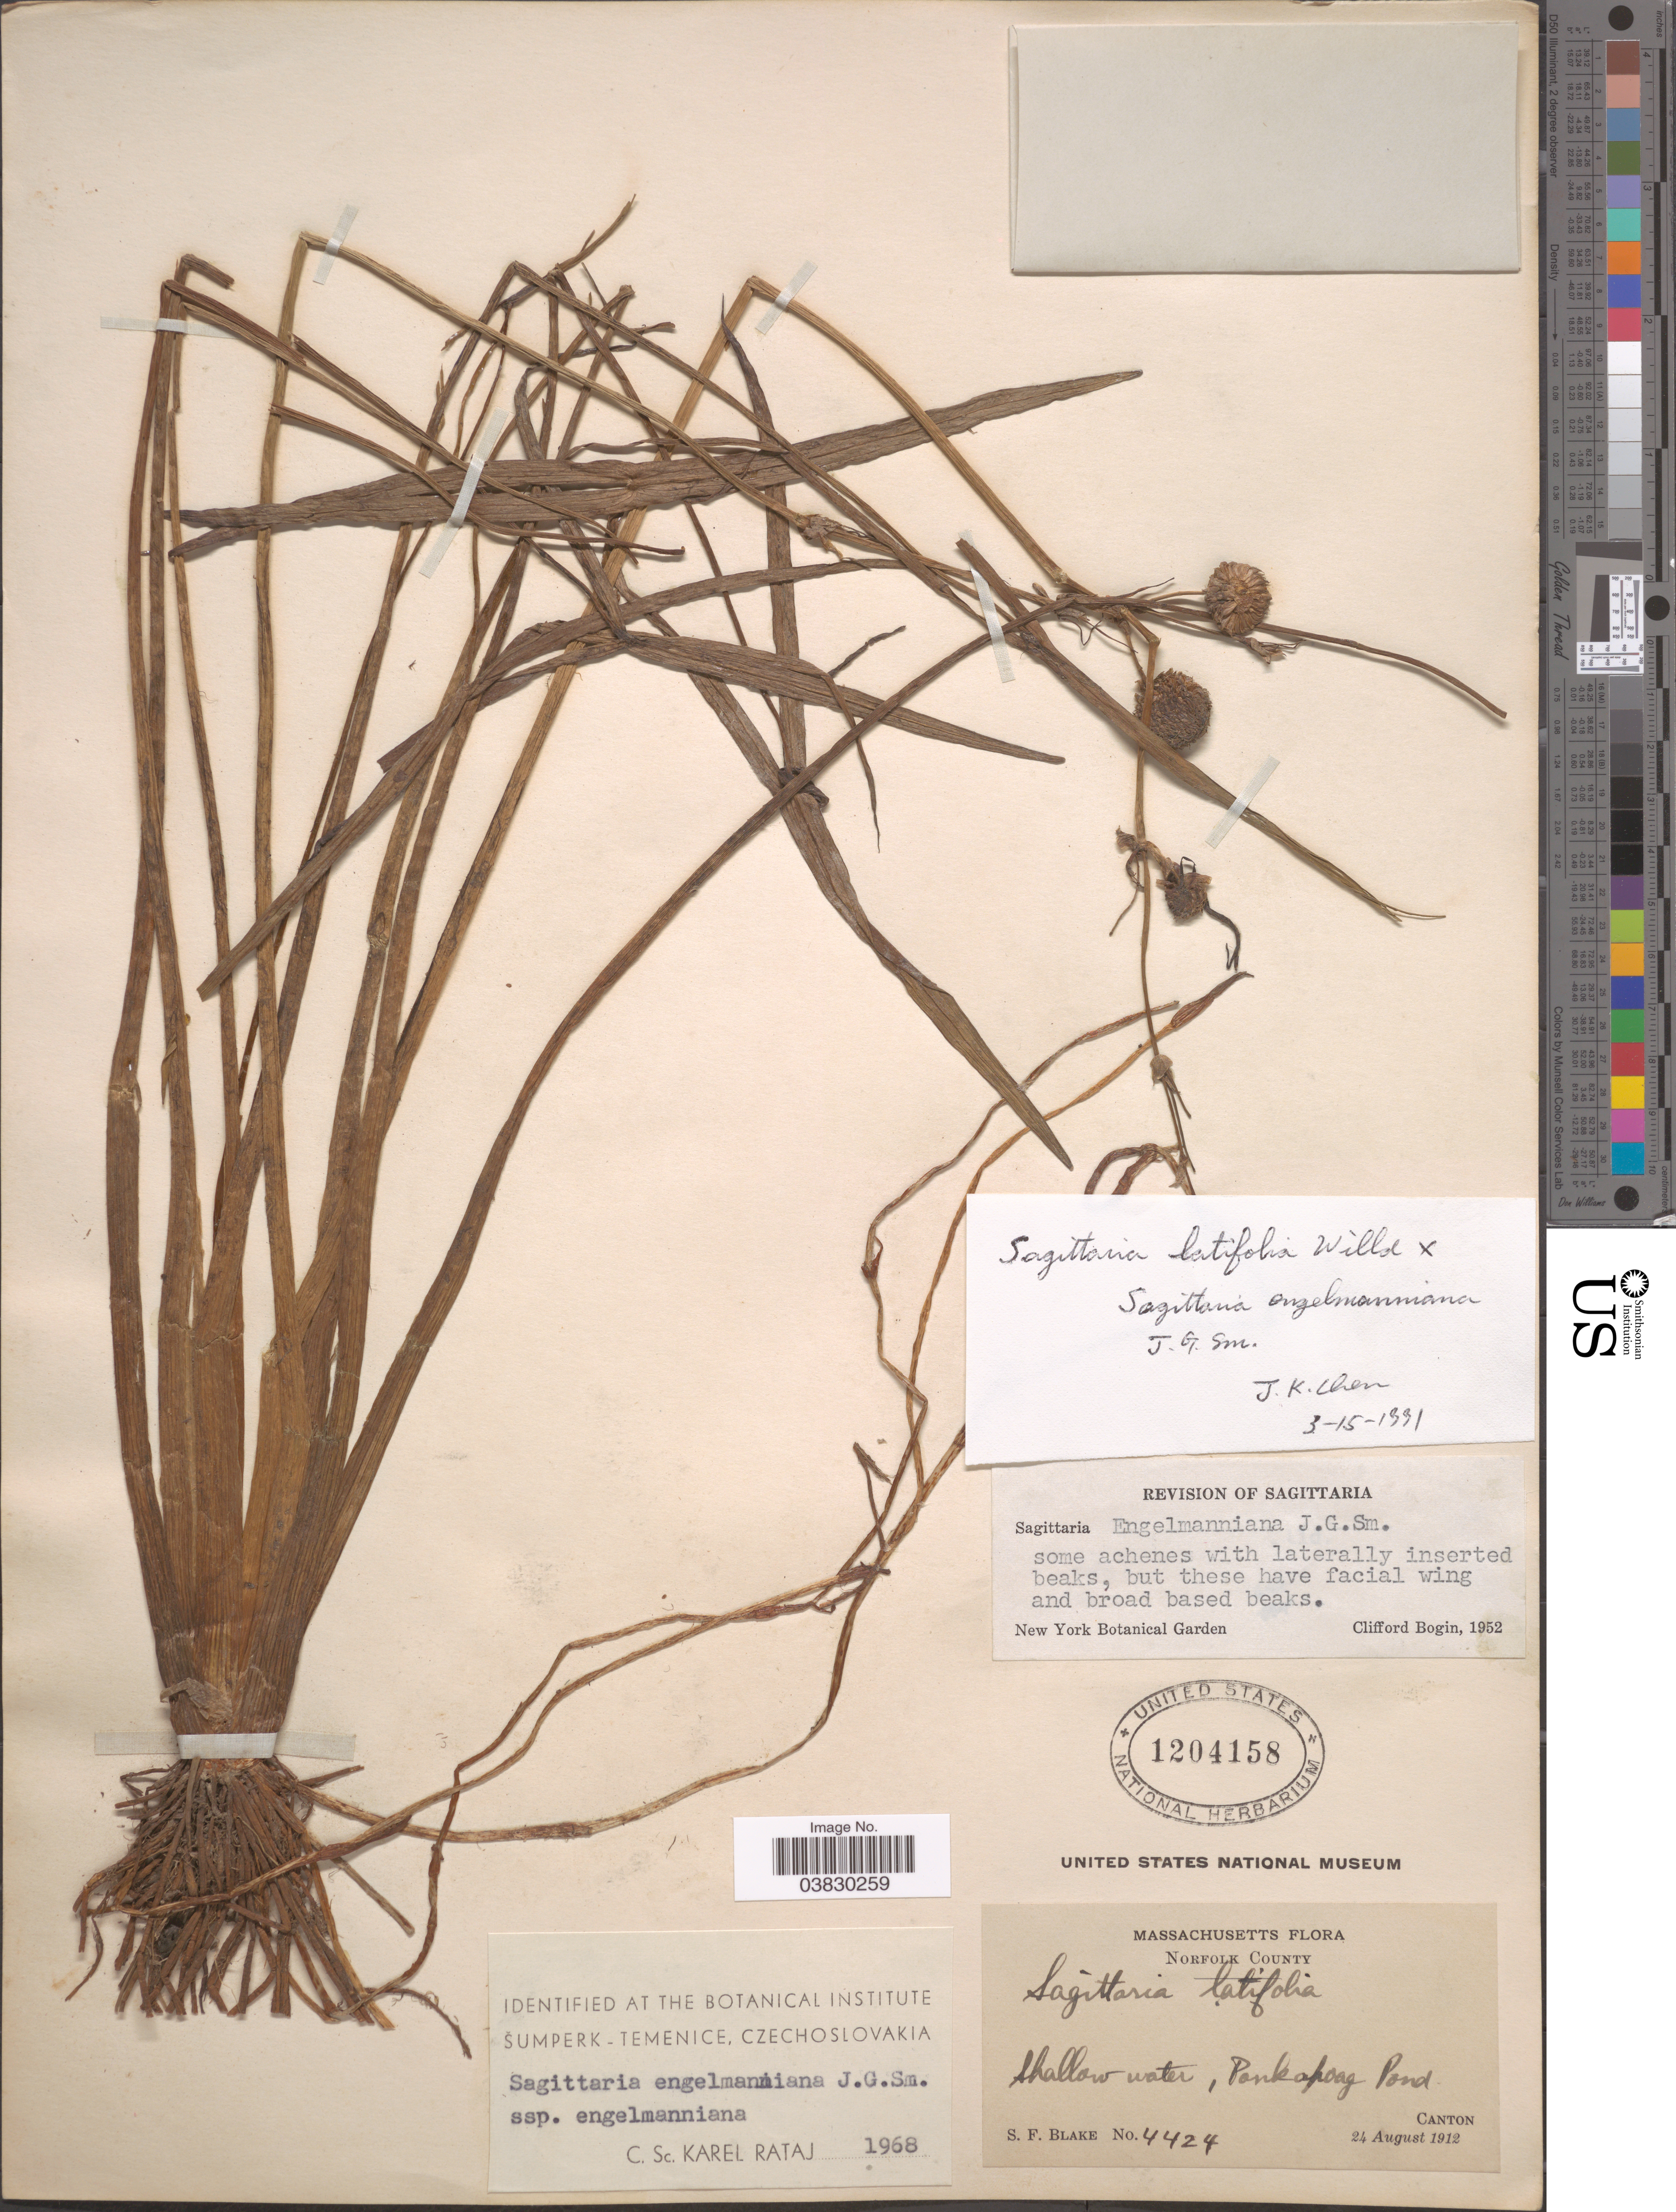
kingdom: Plantae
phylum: Tracheophyta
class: Liliopsida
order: Alismatales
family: Alismataceae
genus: Sagittaria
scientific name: Sagittaria latifolia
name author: Willd.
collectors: S. Blake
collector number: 4424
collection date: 1912-08-24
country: United States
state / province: Massachusetts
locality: Norfolk County. Ponkapoag Pond. Canton.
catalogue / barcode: US 1204158